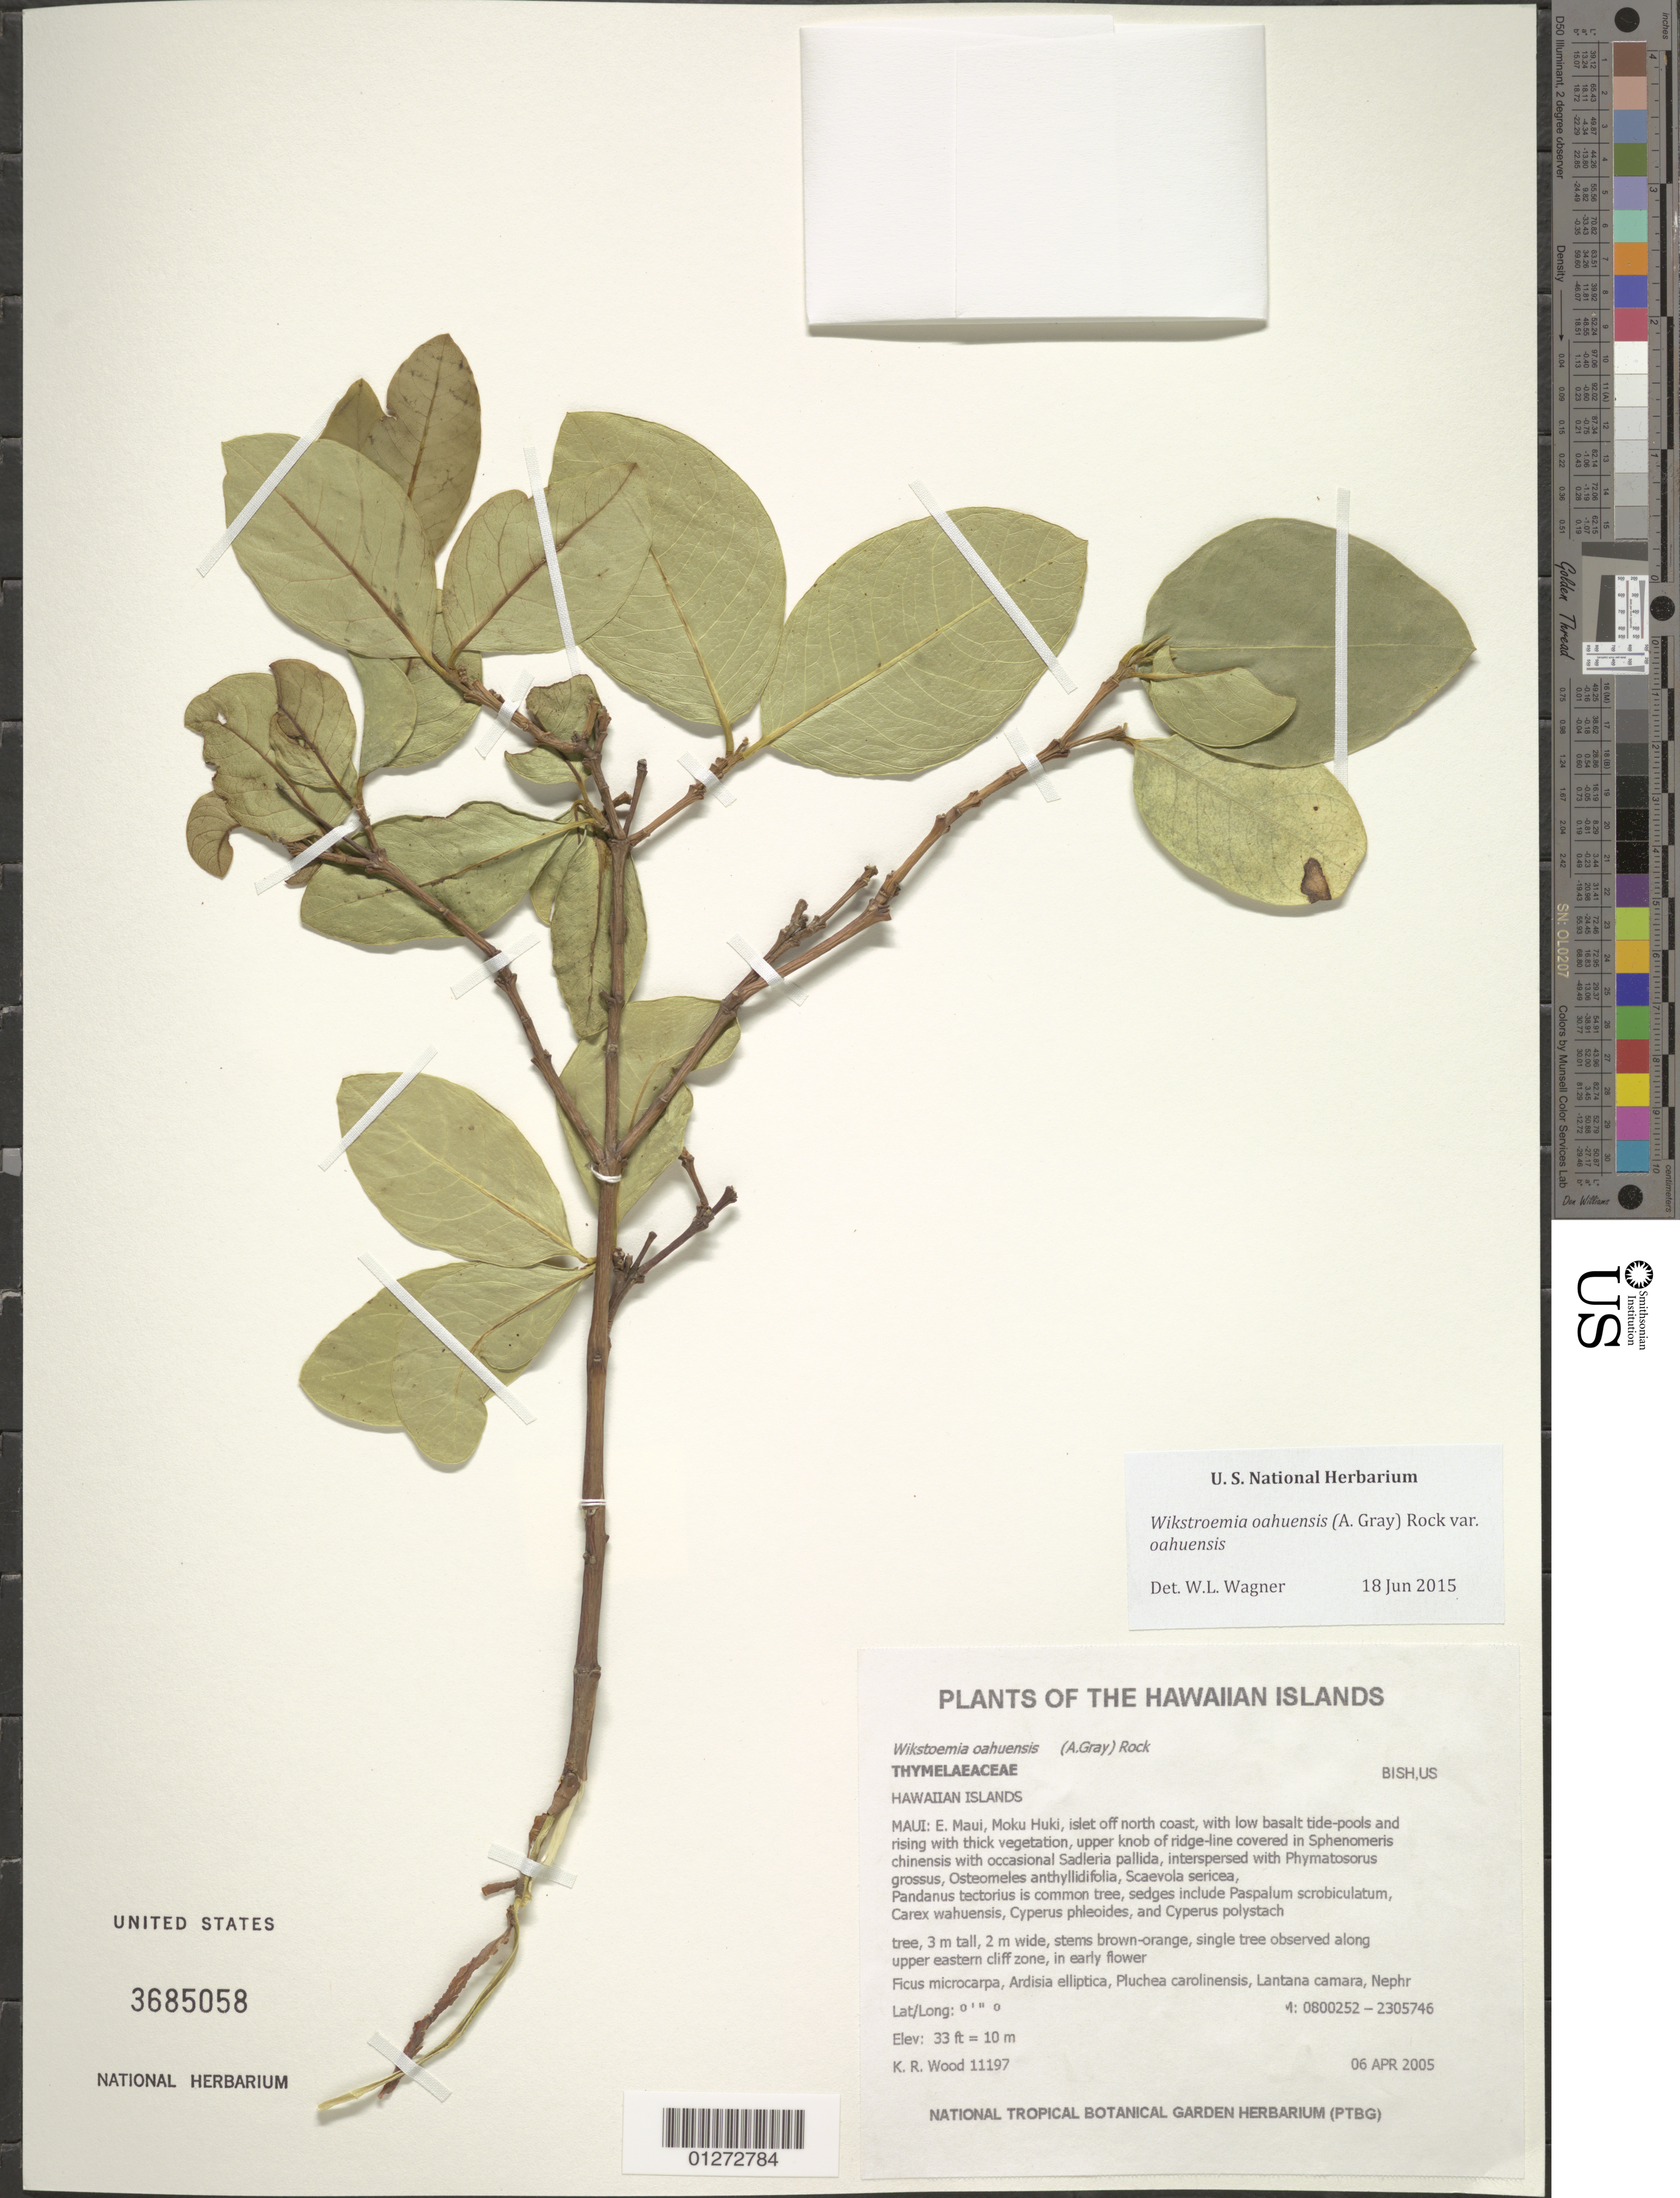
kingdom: Plantae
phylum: Tracheophyta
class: Magnoliopsida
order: Malvales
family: Thymelaeaceae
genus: Wikstroemia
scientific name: Wikstroemia oahuensis var. oahuensis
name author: (A. Gray) Rock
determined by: Wagner, W. L., (BOT), Smithsonian Institution - National Museum of Natural History (UNITED STATES)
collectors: K. R. Wood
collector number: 11197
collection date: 2005-04-06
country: United States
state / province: Hawaii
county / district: Maui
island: Maui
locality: E. Maui, Moku Huki, islet off north coast.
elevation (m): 10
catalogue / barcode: US 3685058